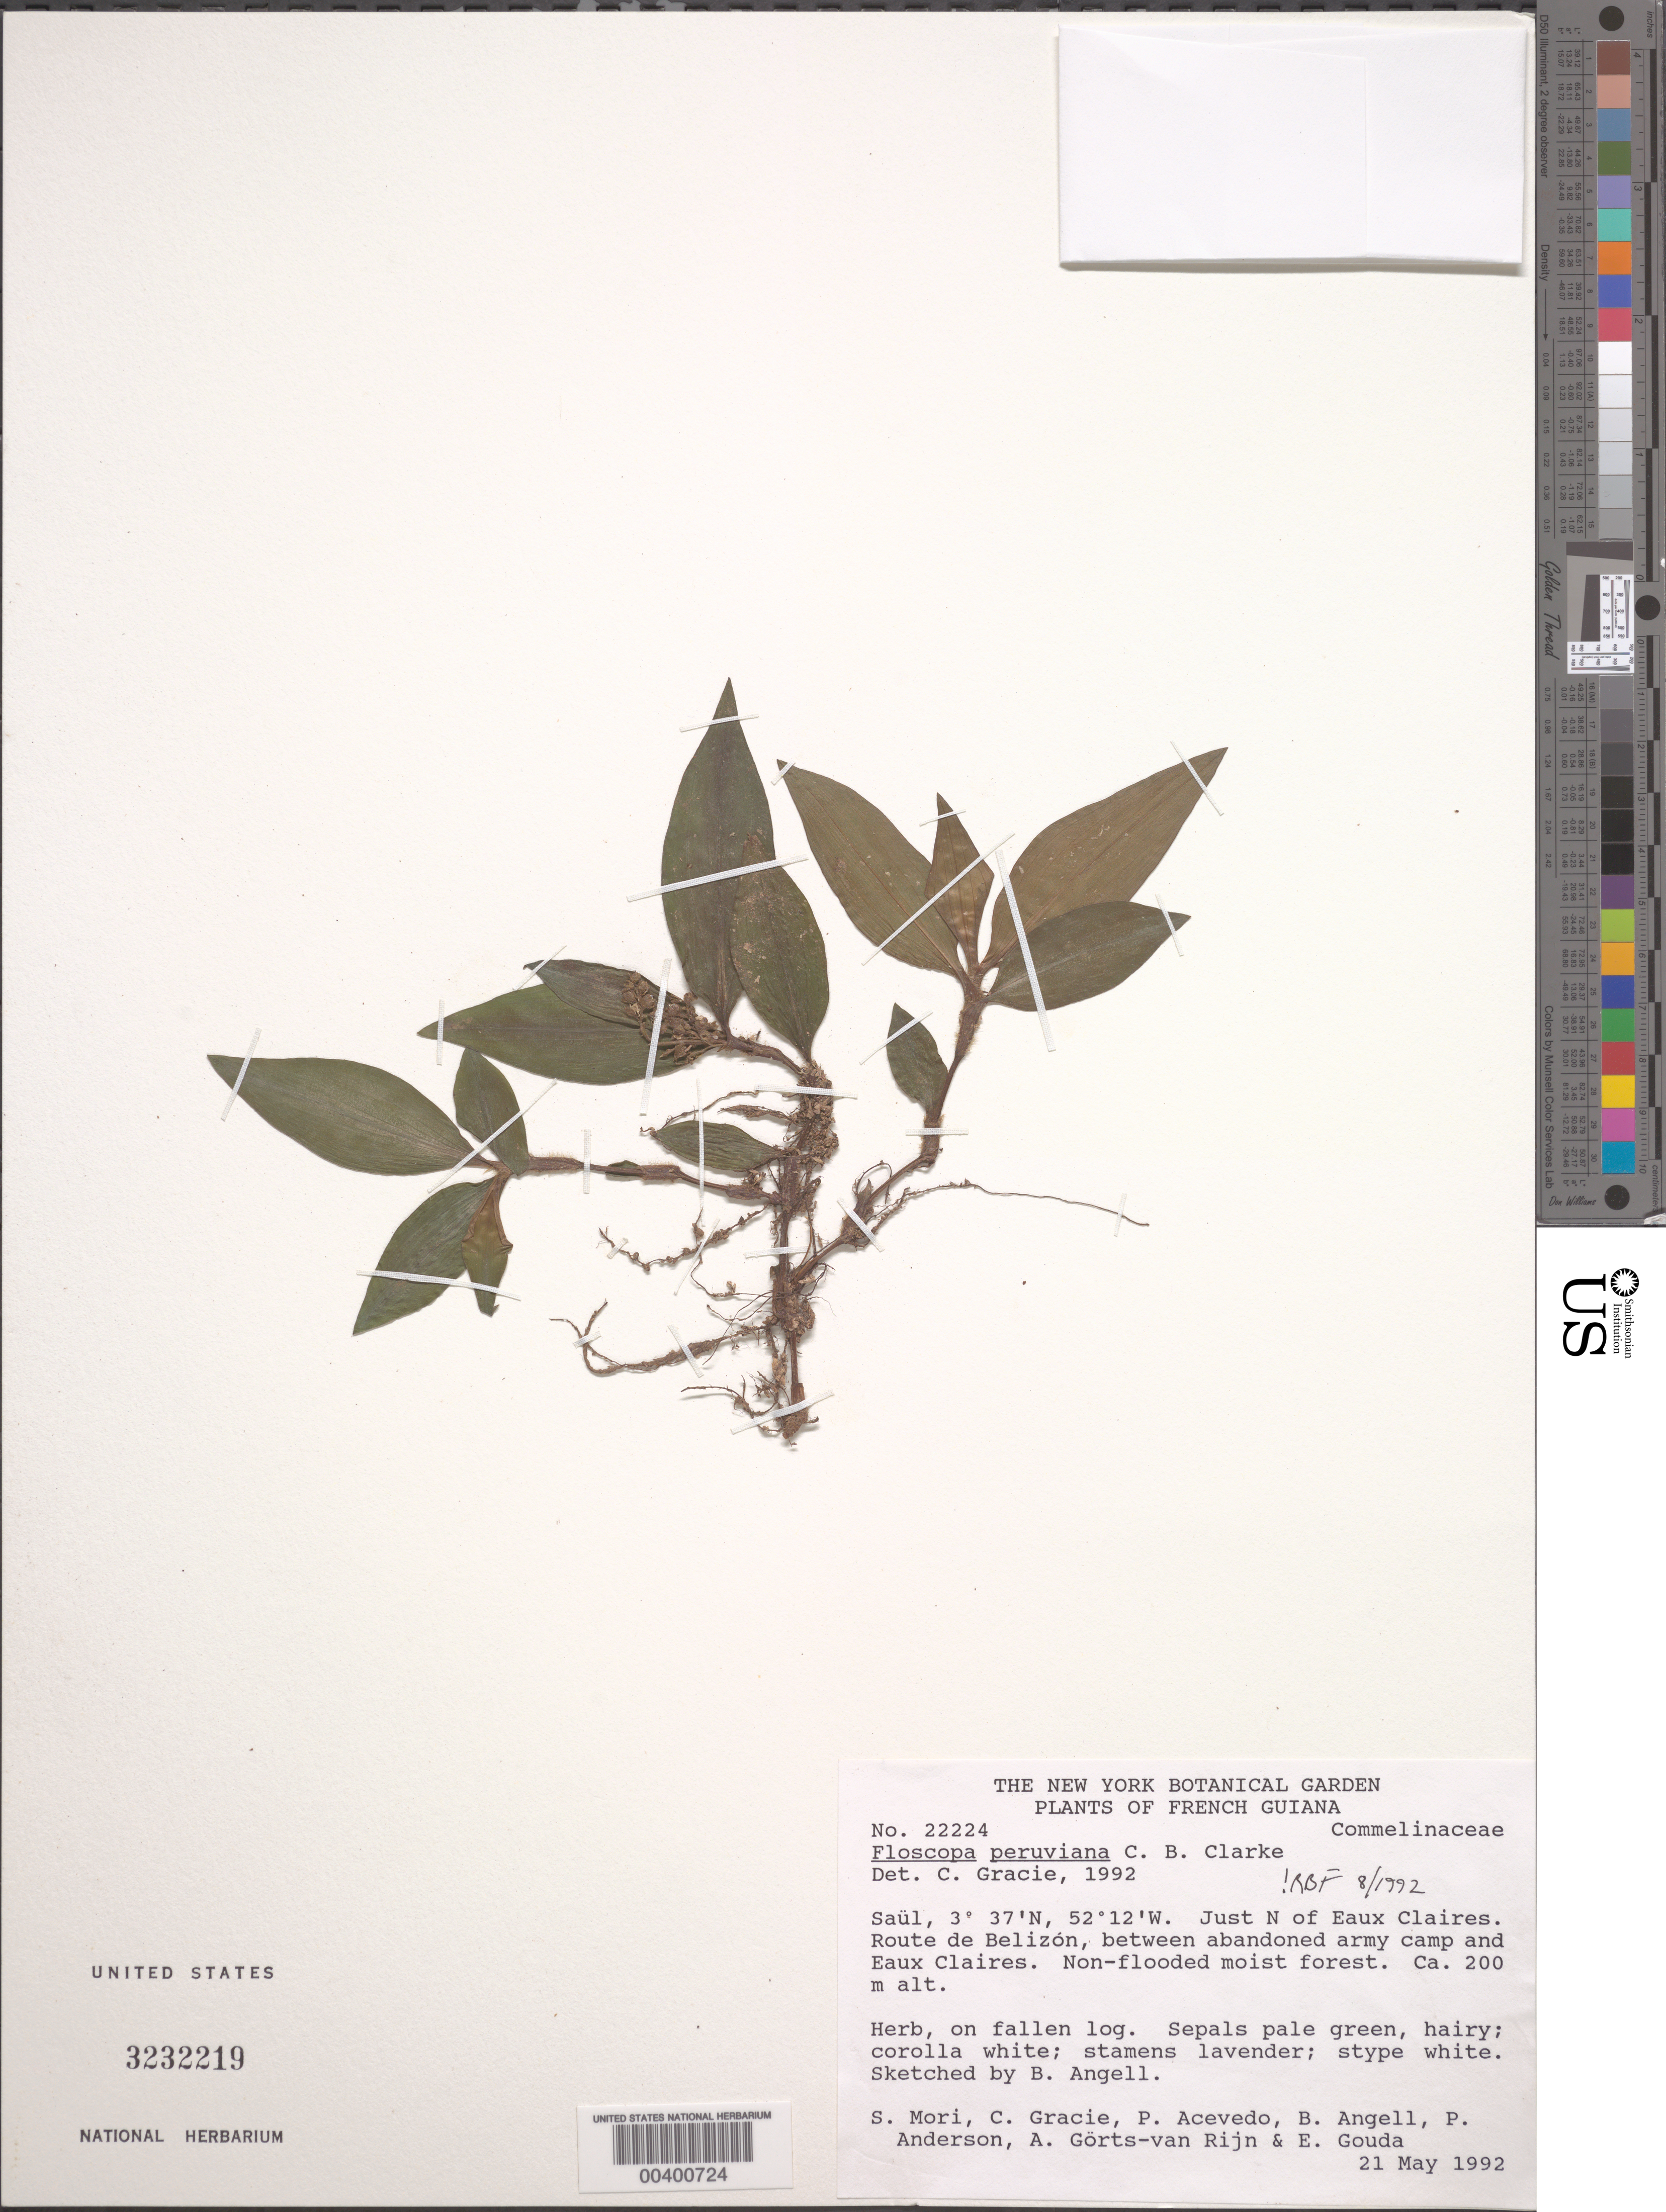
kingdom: Plantae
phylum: Tracheophyta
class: Liliopsida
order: Commelinales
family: Commelinaceae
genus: Commelina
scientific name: Commelina benghalensis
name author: L.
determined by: Faden, Robert B., (US), Smithsonian Institution - National Museum of Natural History (UNITED STATES)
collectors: S. Mori, C. A. Gracie, P. Acevedo-Rodr., Bobbi Angell, P. Anderson & A. .R. A. Görts-van Rijn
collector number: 22224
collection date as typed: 21 May 1992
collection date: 1992-05-21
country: French Guiana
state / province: Saint-Laurent-du-Maroni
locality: Saul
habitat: Non-flooded moist forest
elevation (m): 200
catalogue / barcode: US 3232219